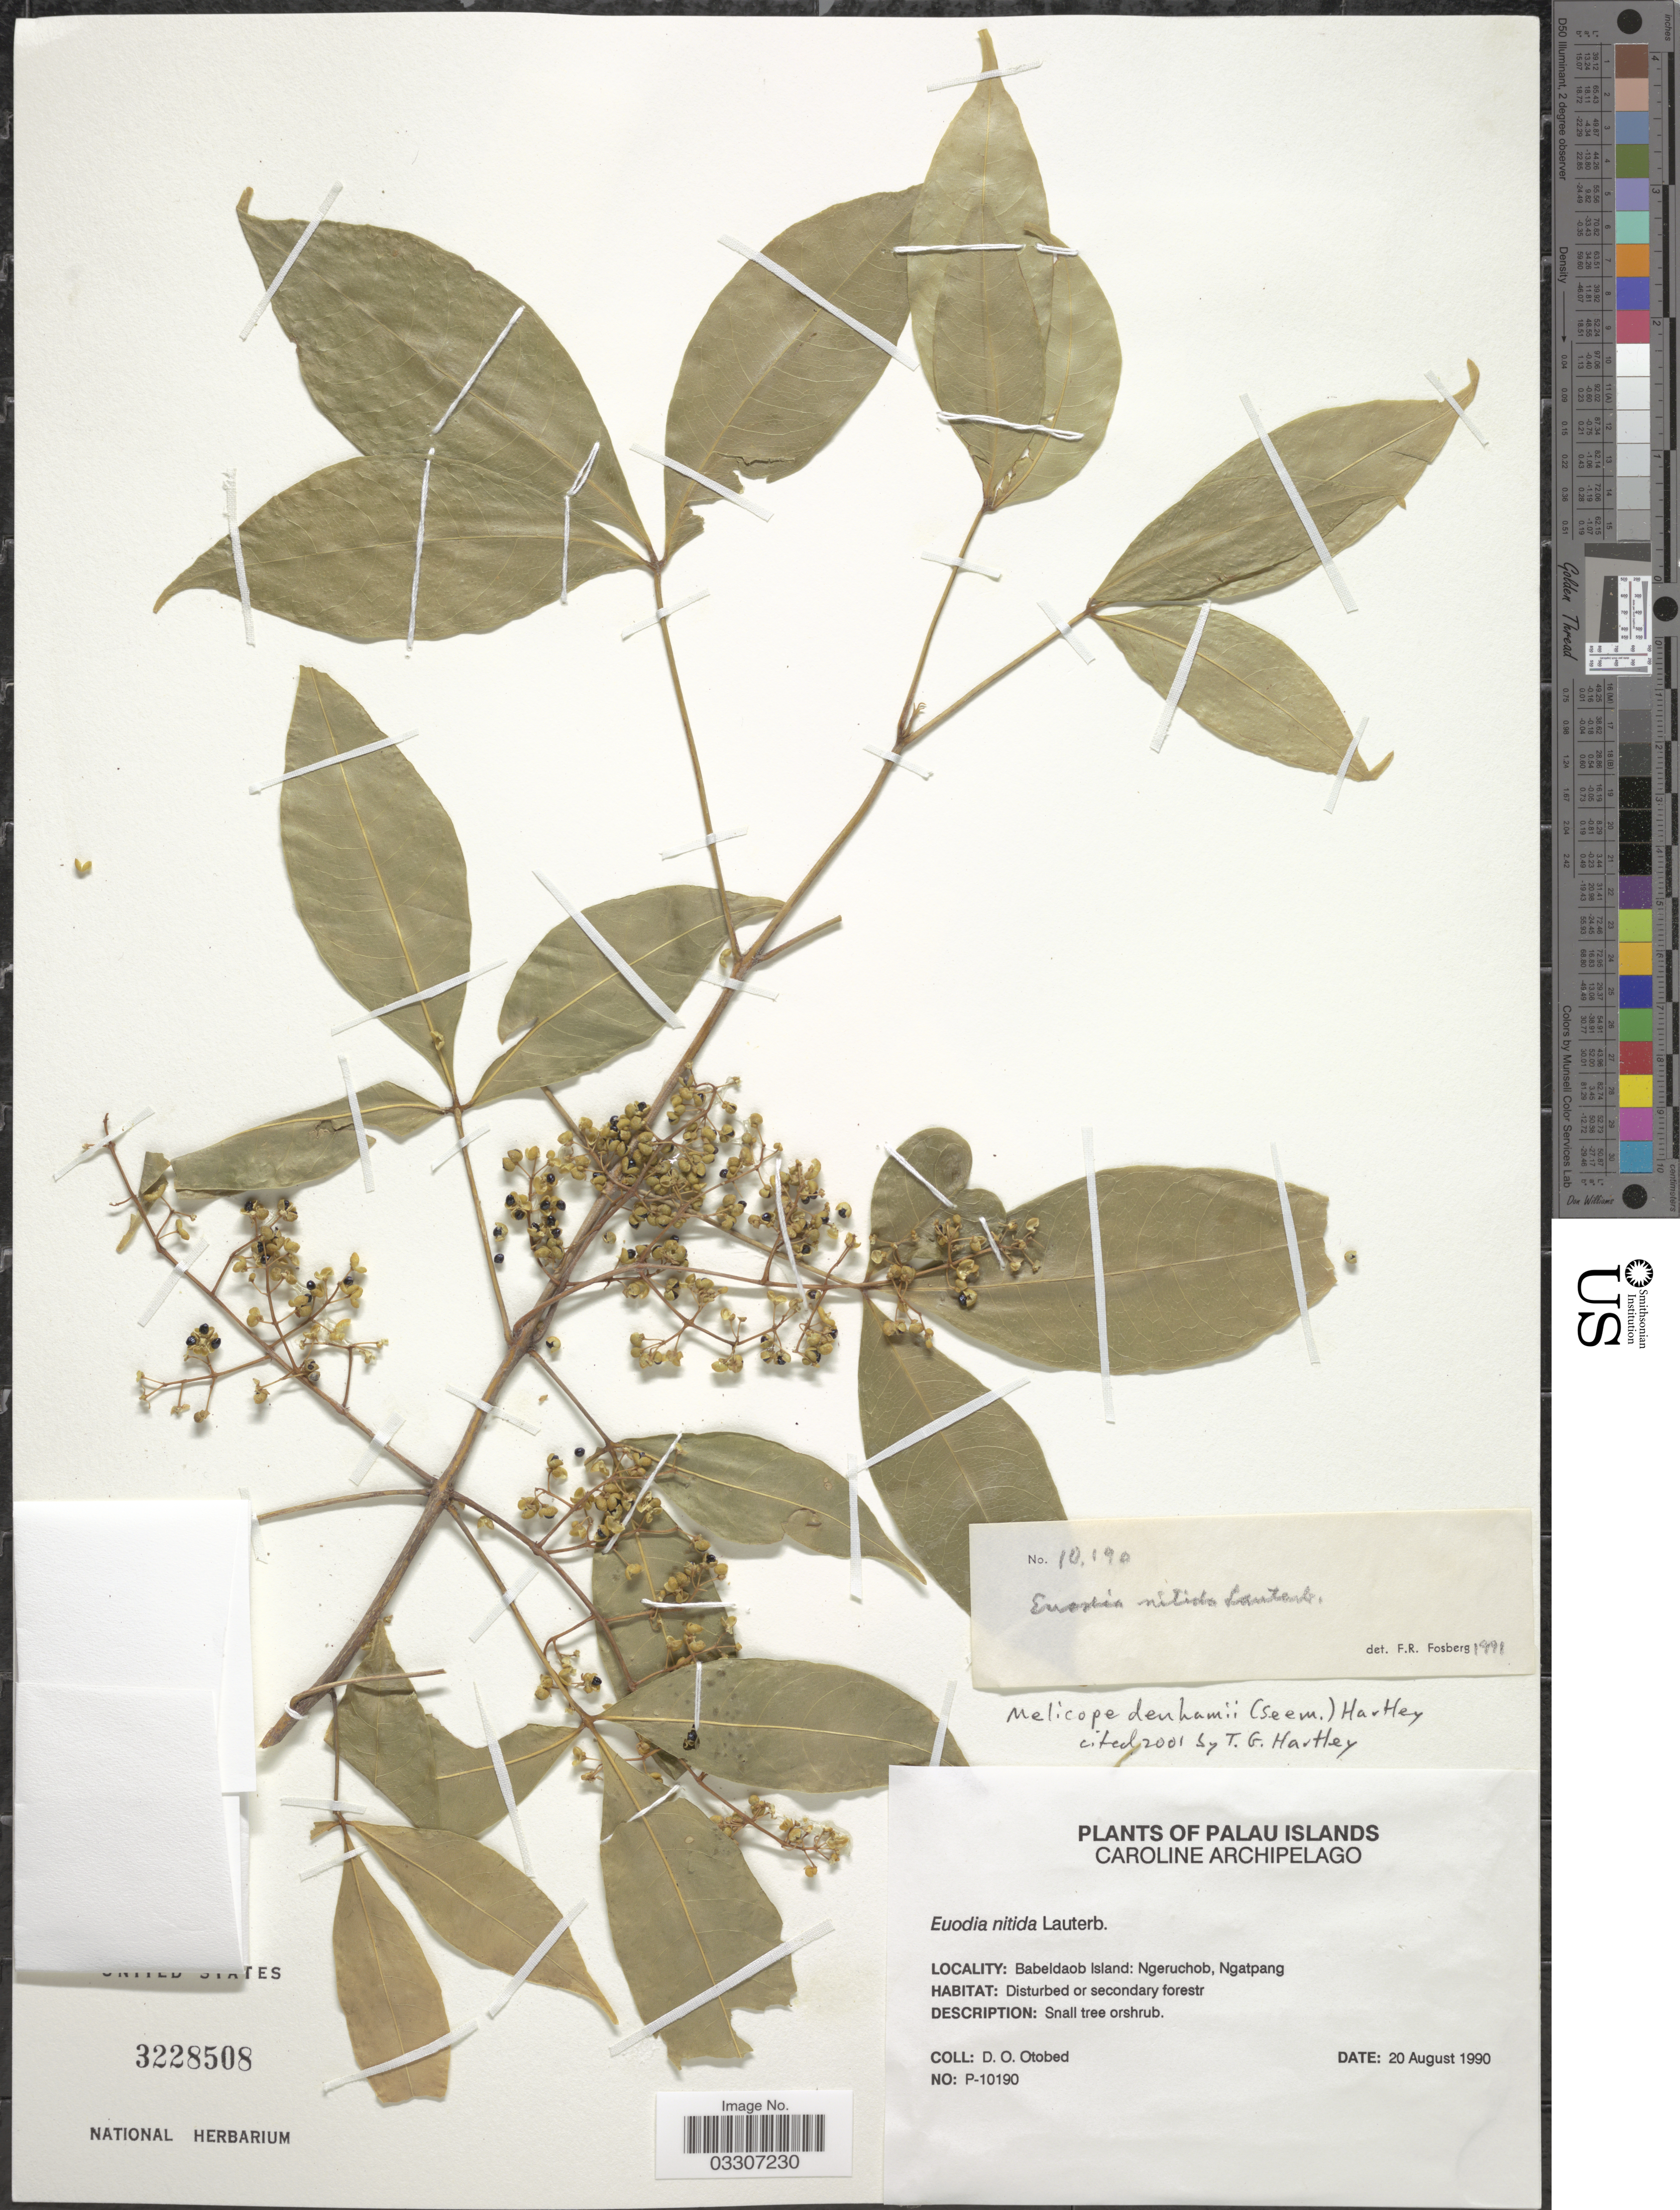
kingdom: Plantae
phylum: Tracheophyta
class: Magnoliopsida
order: Sapindales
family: Rutaceae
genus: Melicope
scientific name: Melicope denhamii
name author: (Seem.) T.G. Hartley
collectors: D. O. Otobed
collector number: P-10190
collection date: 1990-08-20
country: Palau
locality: Palau Islands. Caroline Archipelago. Babeldaob Island: Ngeruchob, Ngatpang.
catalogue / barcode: US 3228508